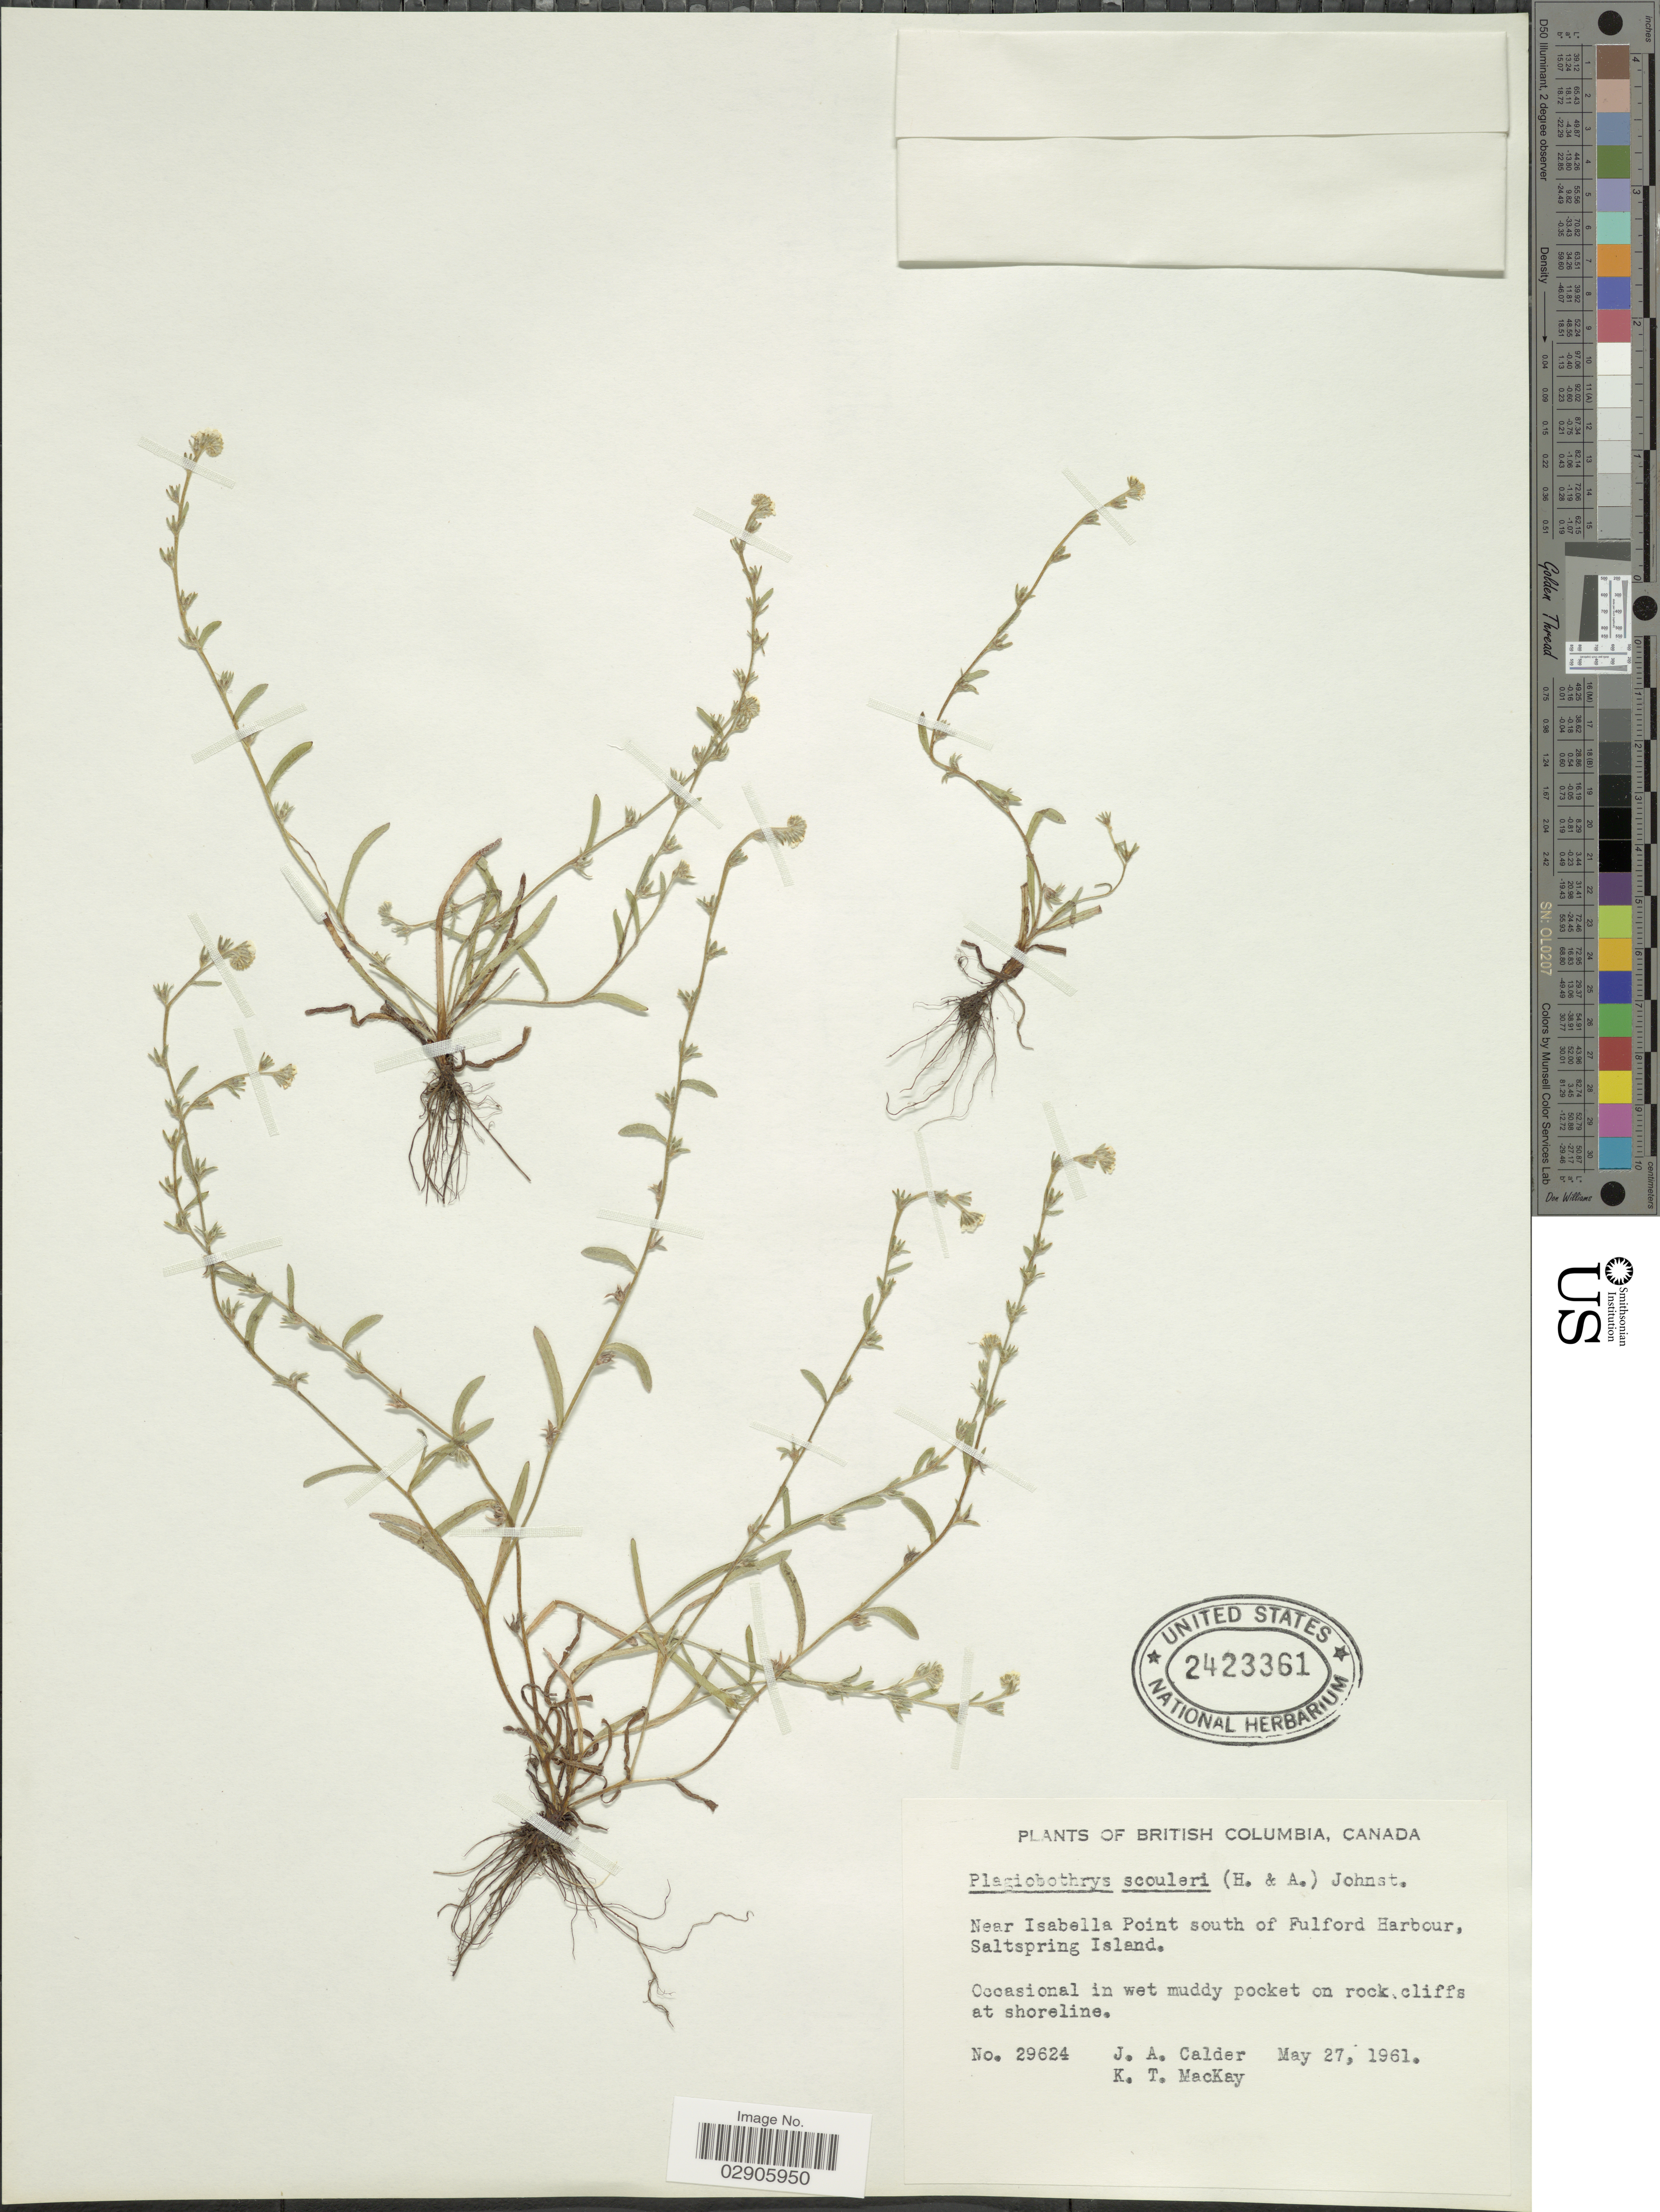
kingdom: Plantae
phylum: Tracheophyta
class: Magnoliopsida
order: Boraginales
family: Boraginaceae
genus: Plagiobothrys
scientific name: Plagiobothrys scouleri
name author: I.M. Johnst.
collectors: J. A. Calder & K. T. Mackay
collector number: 29624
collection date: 1961-05-27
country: Canada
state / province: British Columbia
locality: Near Isabella Point south of Fulford Harbour, Saltspring Island.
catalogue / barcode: US 2423361